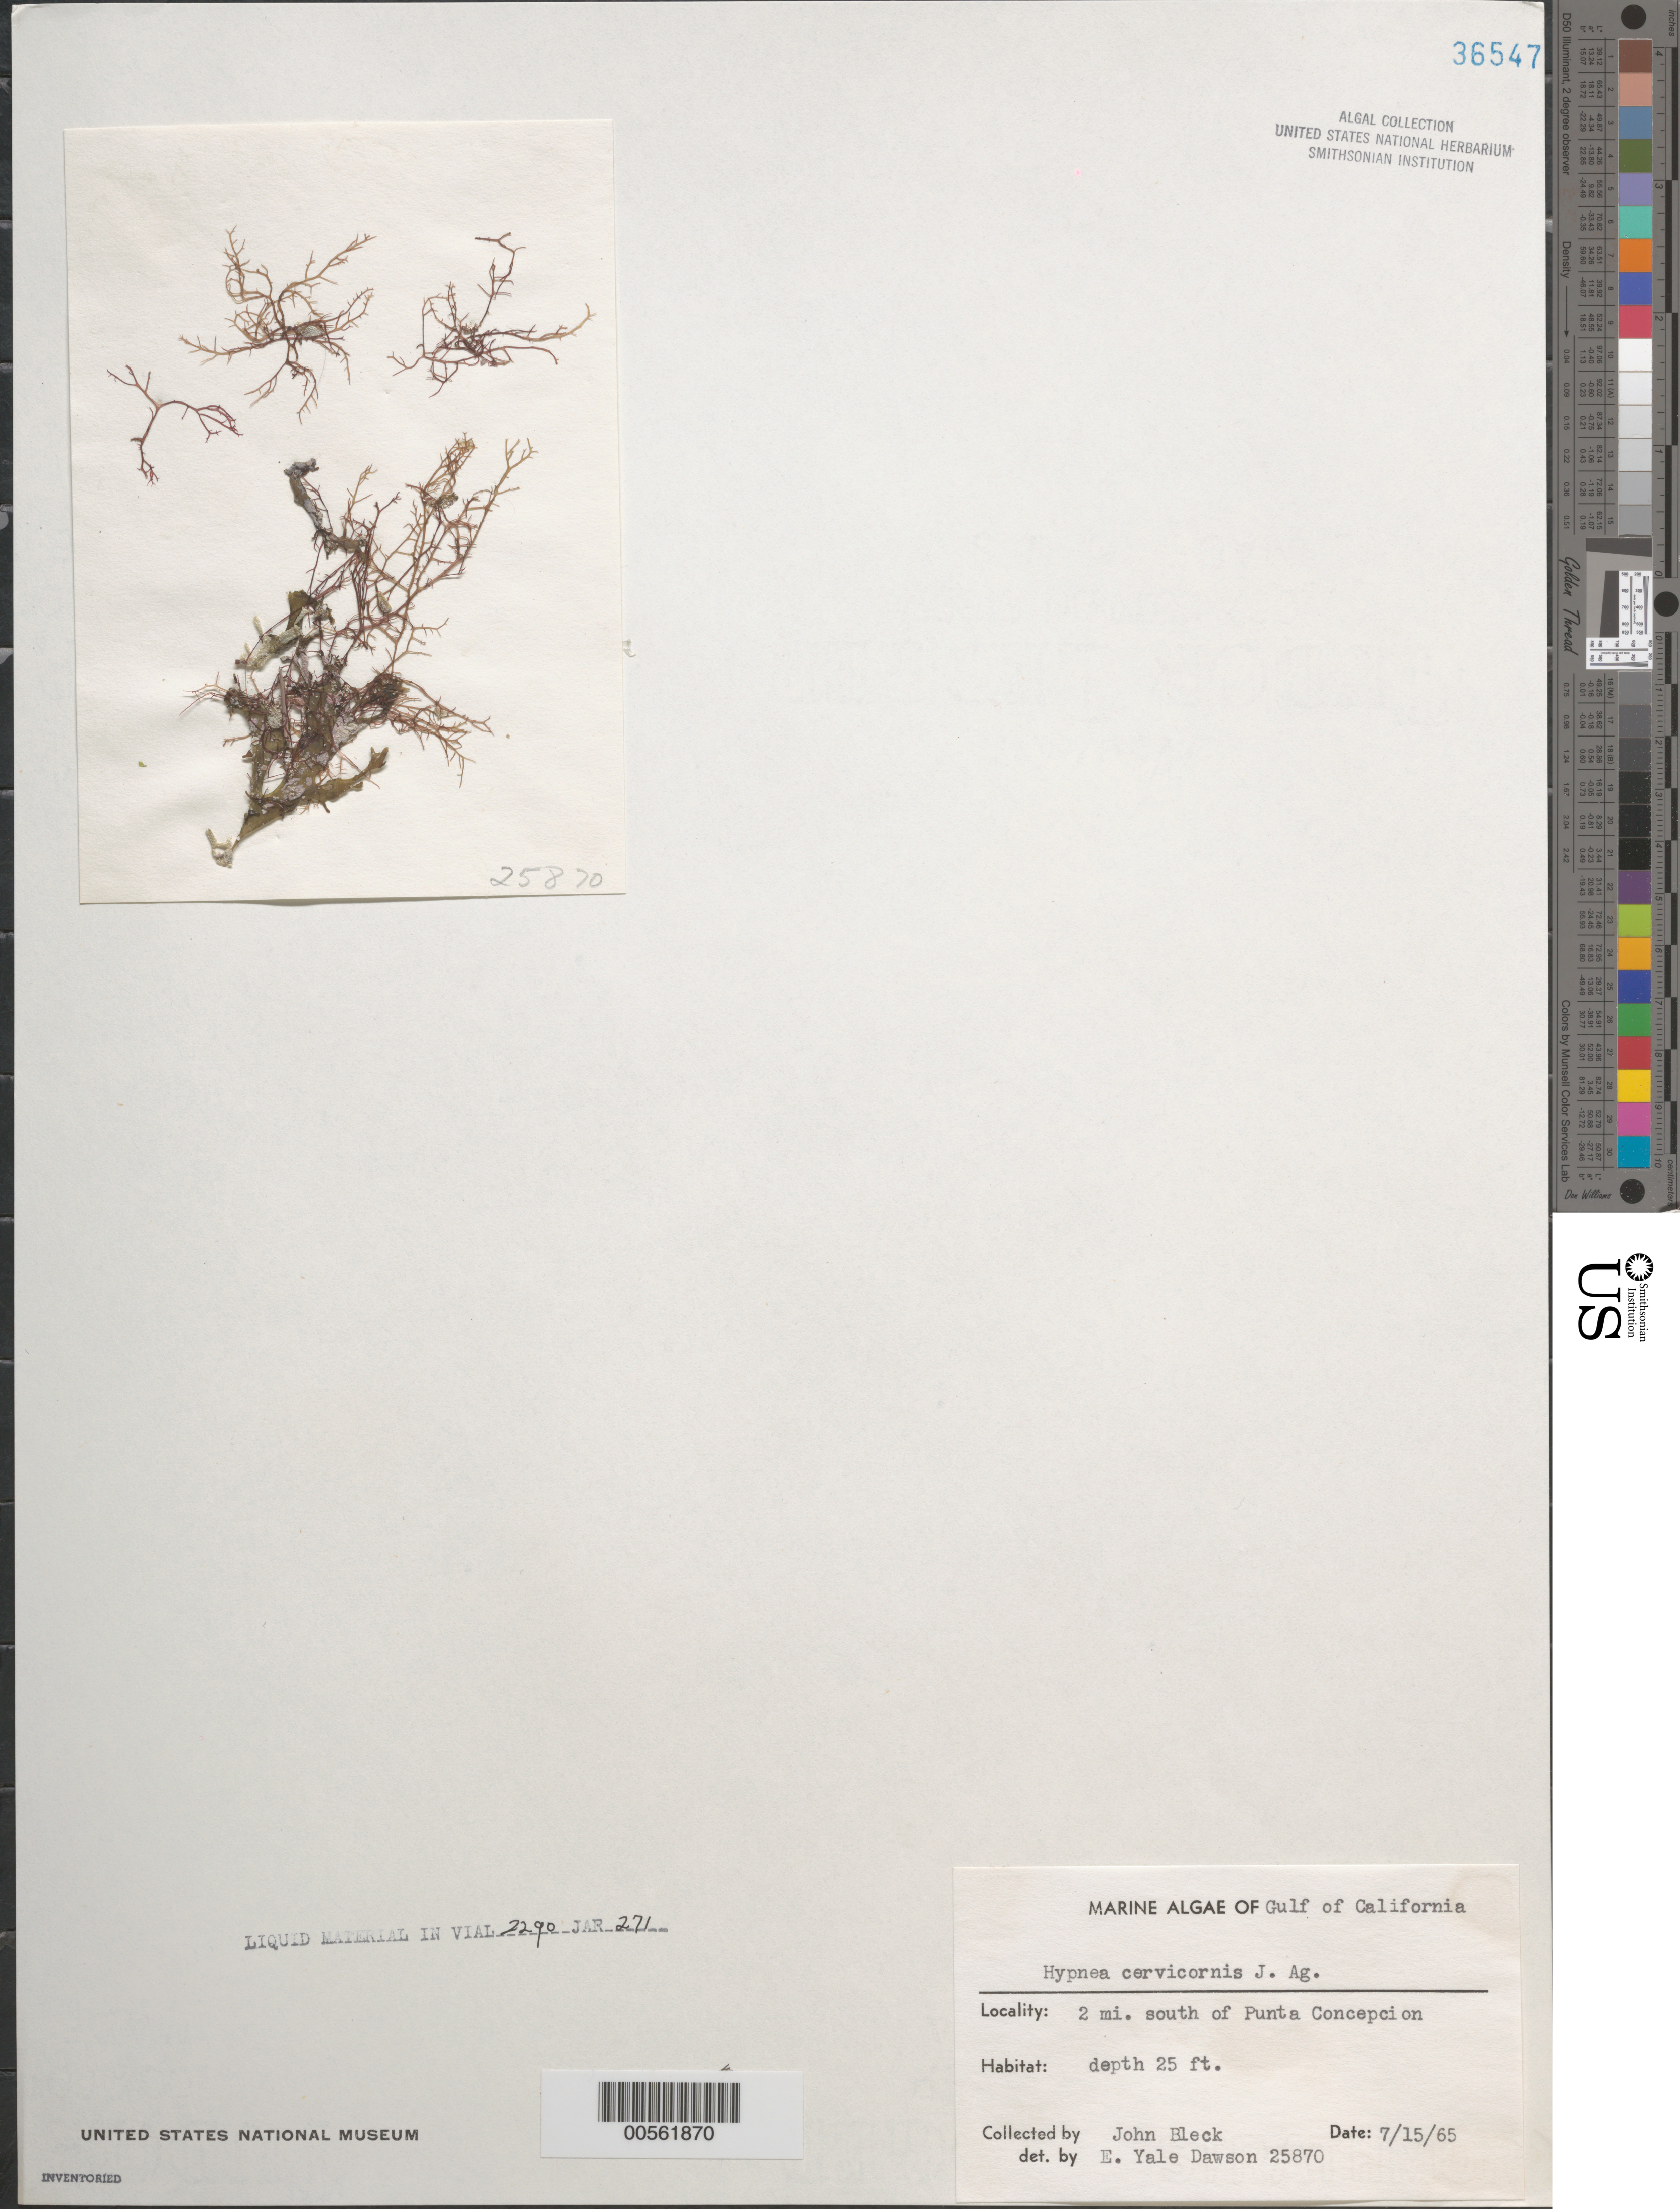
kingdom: Plantae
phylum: Rhodophyta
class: Florideophyceae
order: Gigartinales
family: Cystocloniaceae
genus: Hypnea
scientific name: Hypnea cervicornis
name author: J. Agardh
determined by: Dawson, E. Y.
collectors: J. Bleck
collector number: EYD 25870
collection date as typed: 15 Jul 1965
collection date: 1965-07-15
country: Mexico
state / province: Baja California Sur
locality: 2 miles south of Punta Concepcion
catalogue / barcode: US 36547